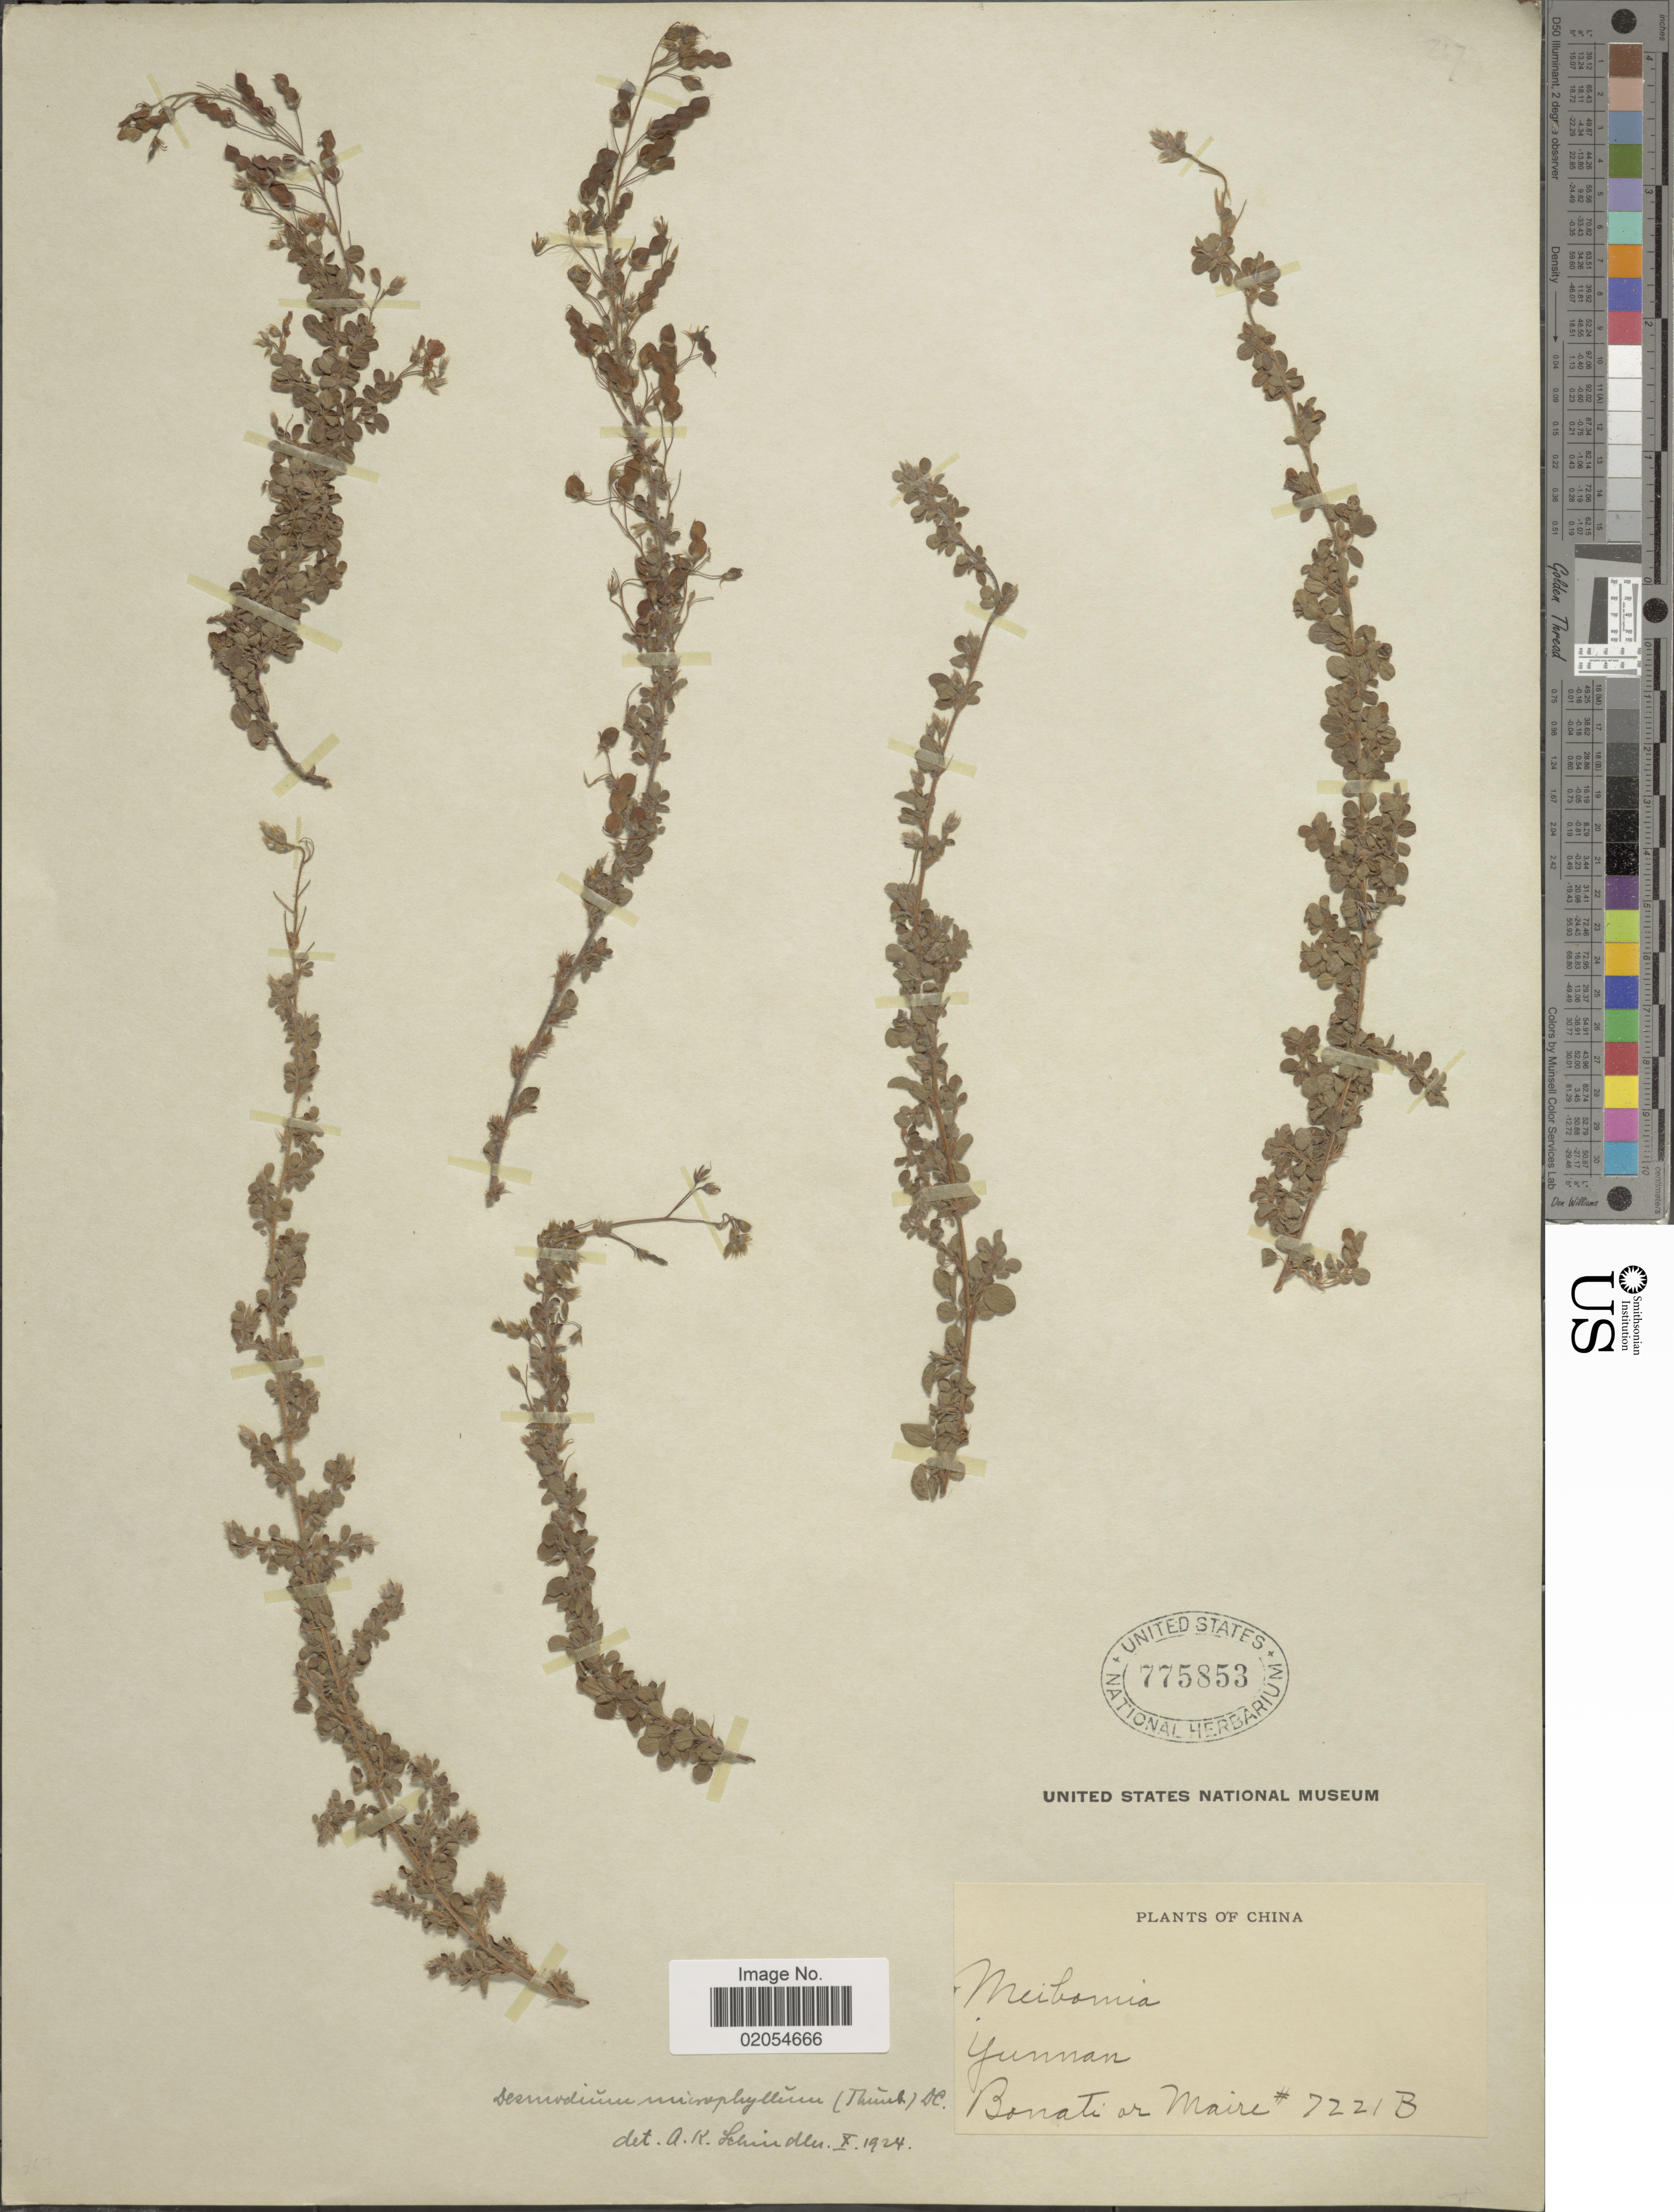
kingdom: Plantae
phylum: Tracheophyta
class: Magnoliopsida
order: Fabales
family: Fabaceae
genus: Leptodesmia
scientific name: Leptodesmia microphylla var. microphylla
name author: (Thunb.) H. Ohashi & K. Ohashi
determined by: Strong, Mark T., (BOT), Smithsonian Institution - National Museum of Natural History (UNITED STATES)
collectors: -. Bonati & Maire, --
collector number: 7221B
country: China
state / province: Yunnan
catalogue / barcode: US 775853